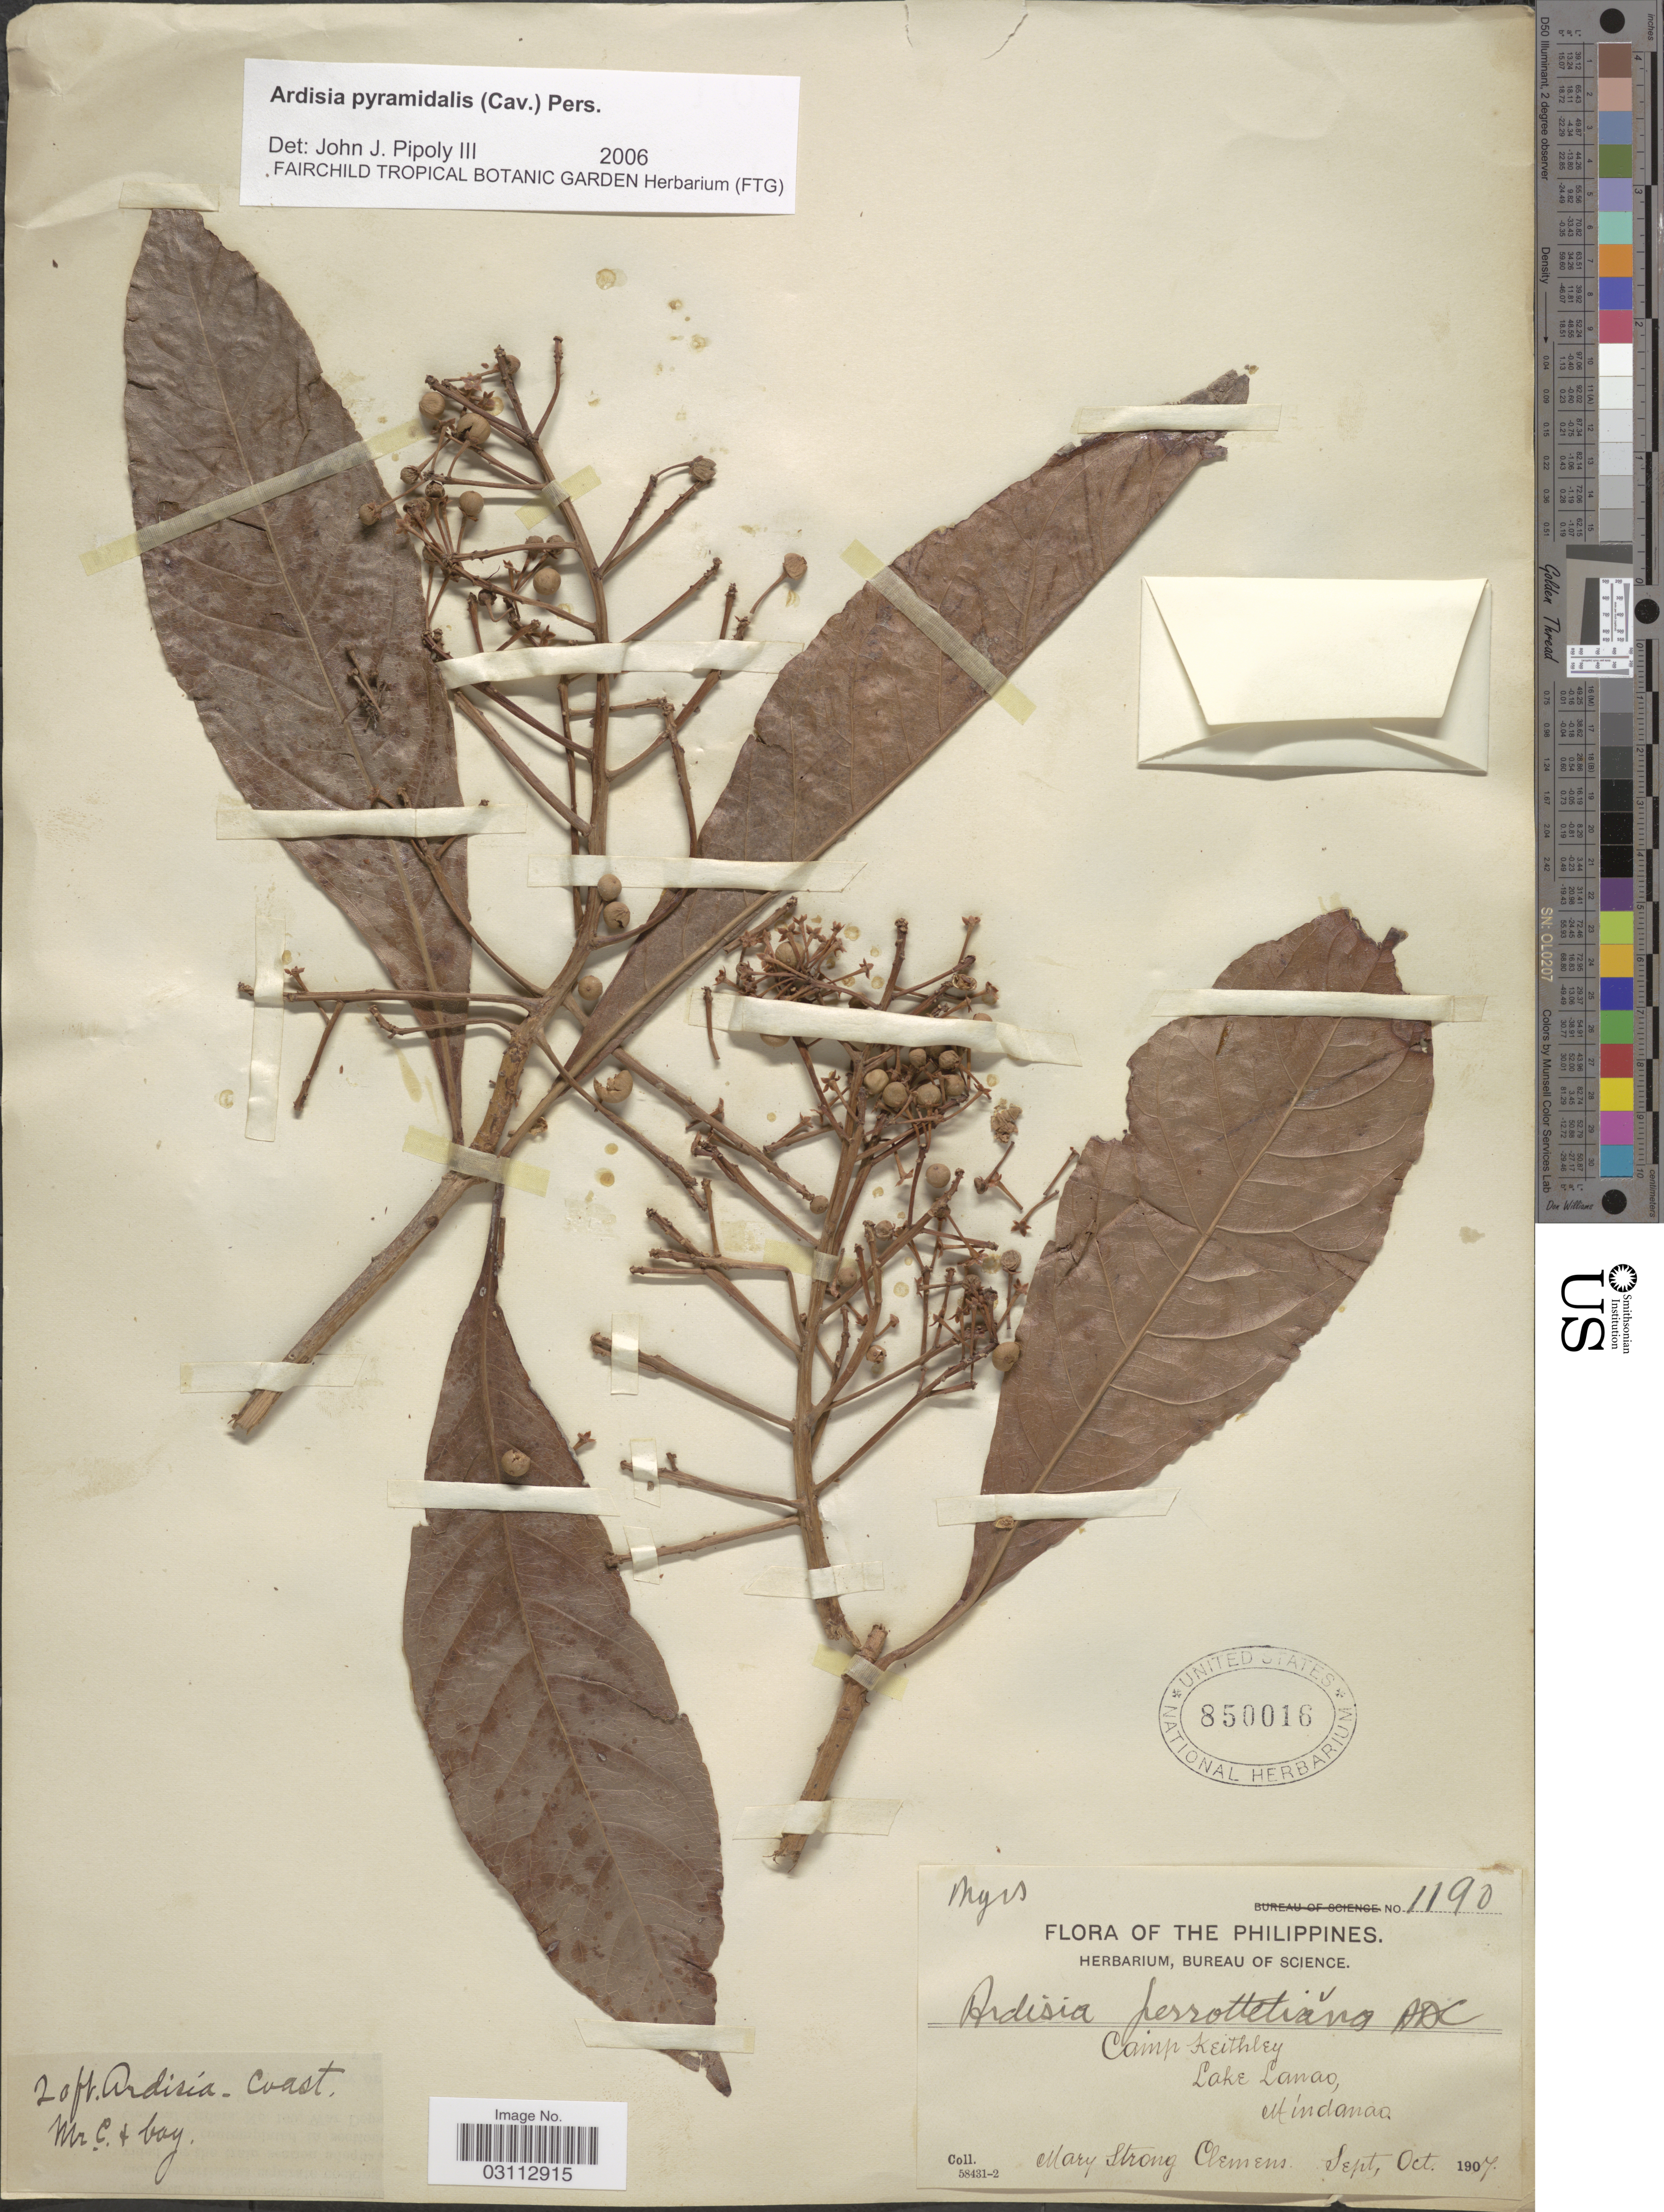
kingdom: Plantae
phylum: Tracheophyta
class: Magnoliopsida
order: Ericales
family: Primulaceae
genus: Ardisia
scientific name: Ardisia pyramidalis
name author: (Cav.) Pers.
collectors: M. S. Clemens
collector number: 1190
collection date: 1907-09/1907-10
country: Philippines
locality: Camp Keithley. Lake Lanao, Mindanao.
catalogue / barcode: US 850016